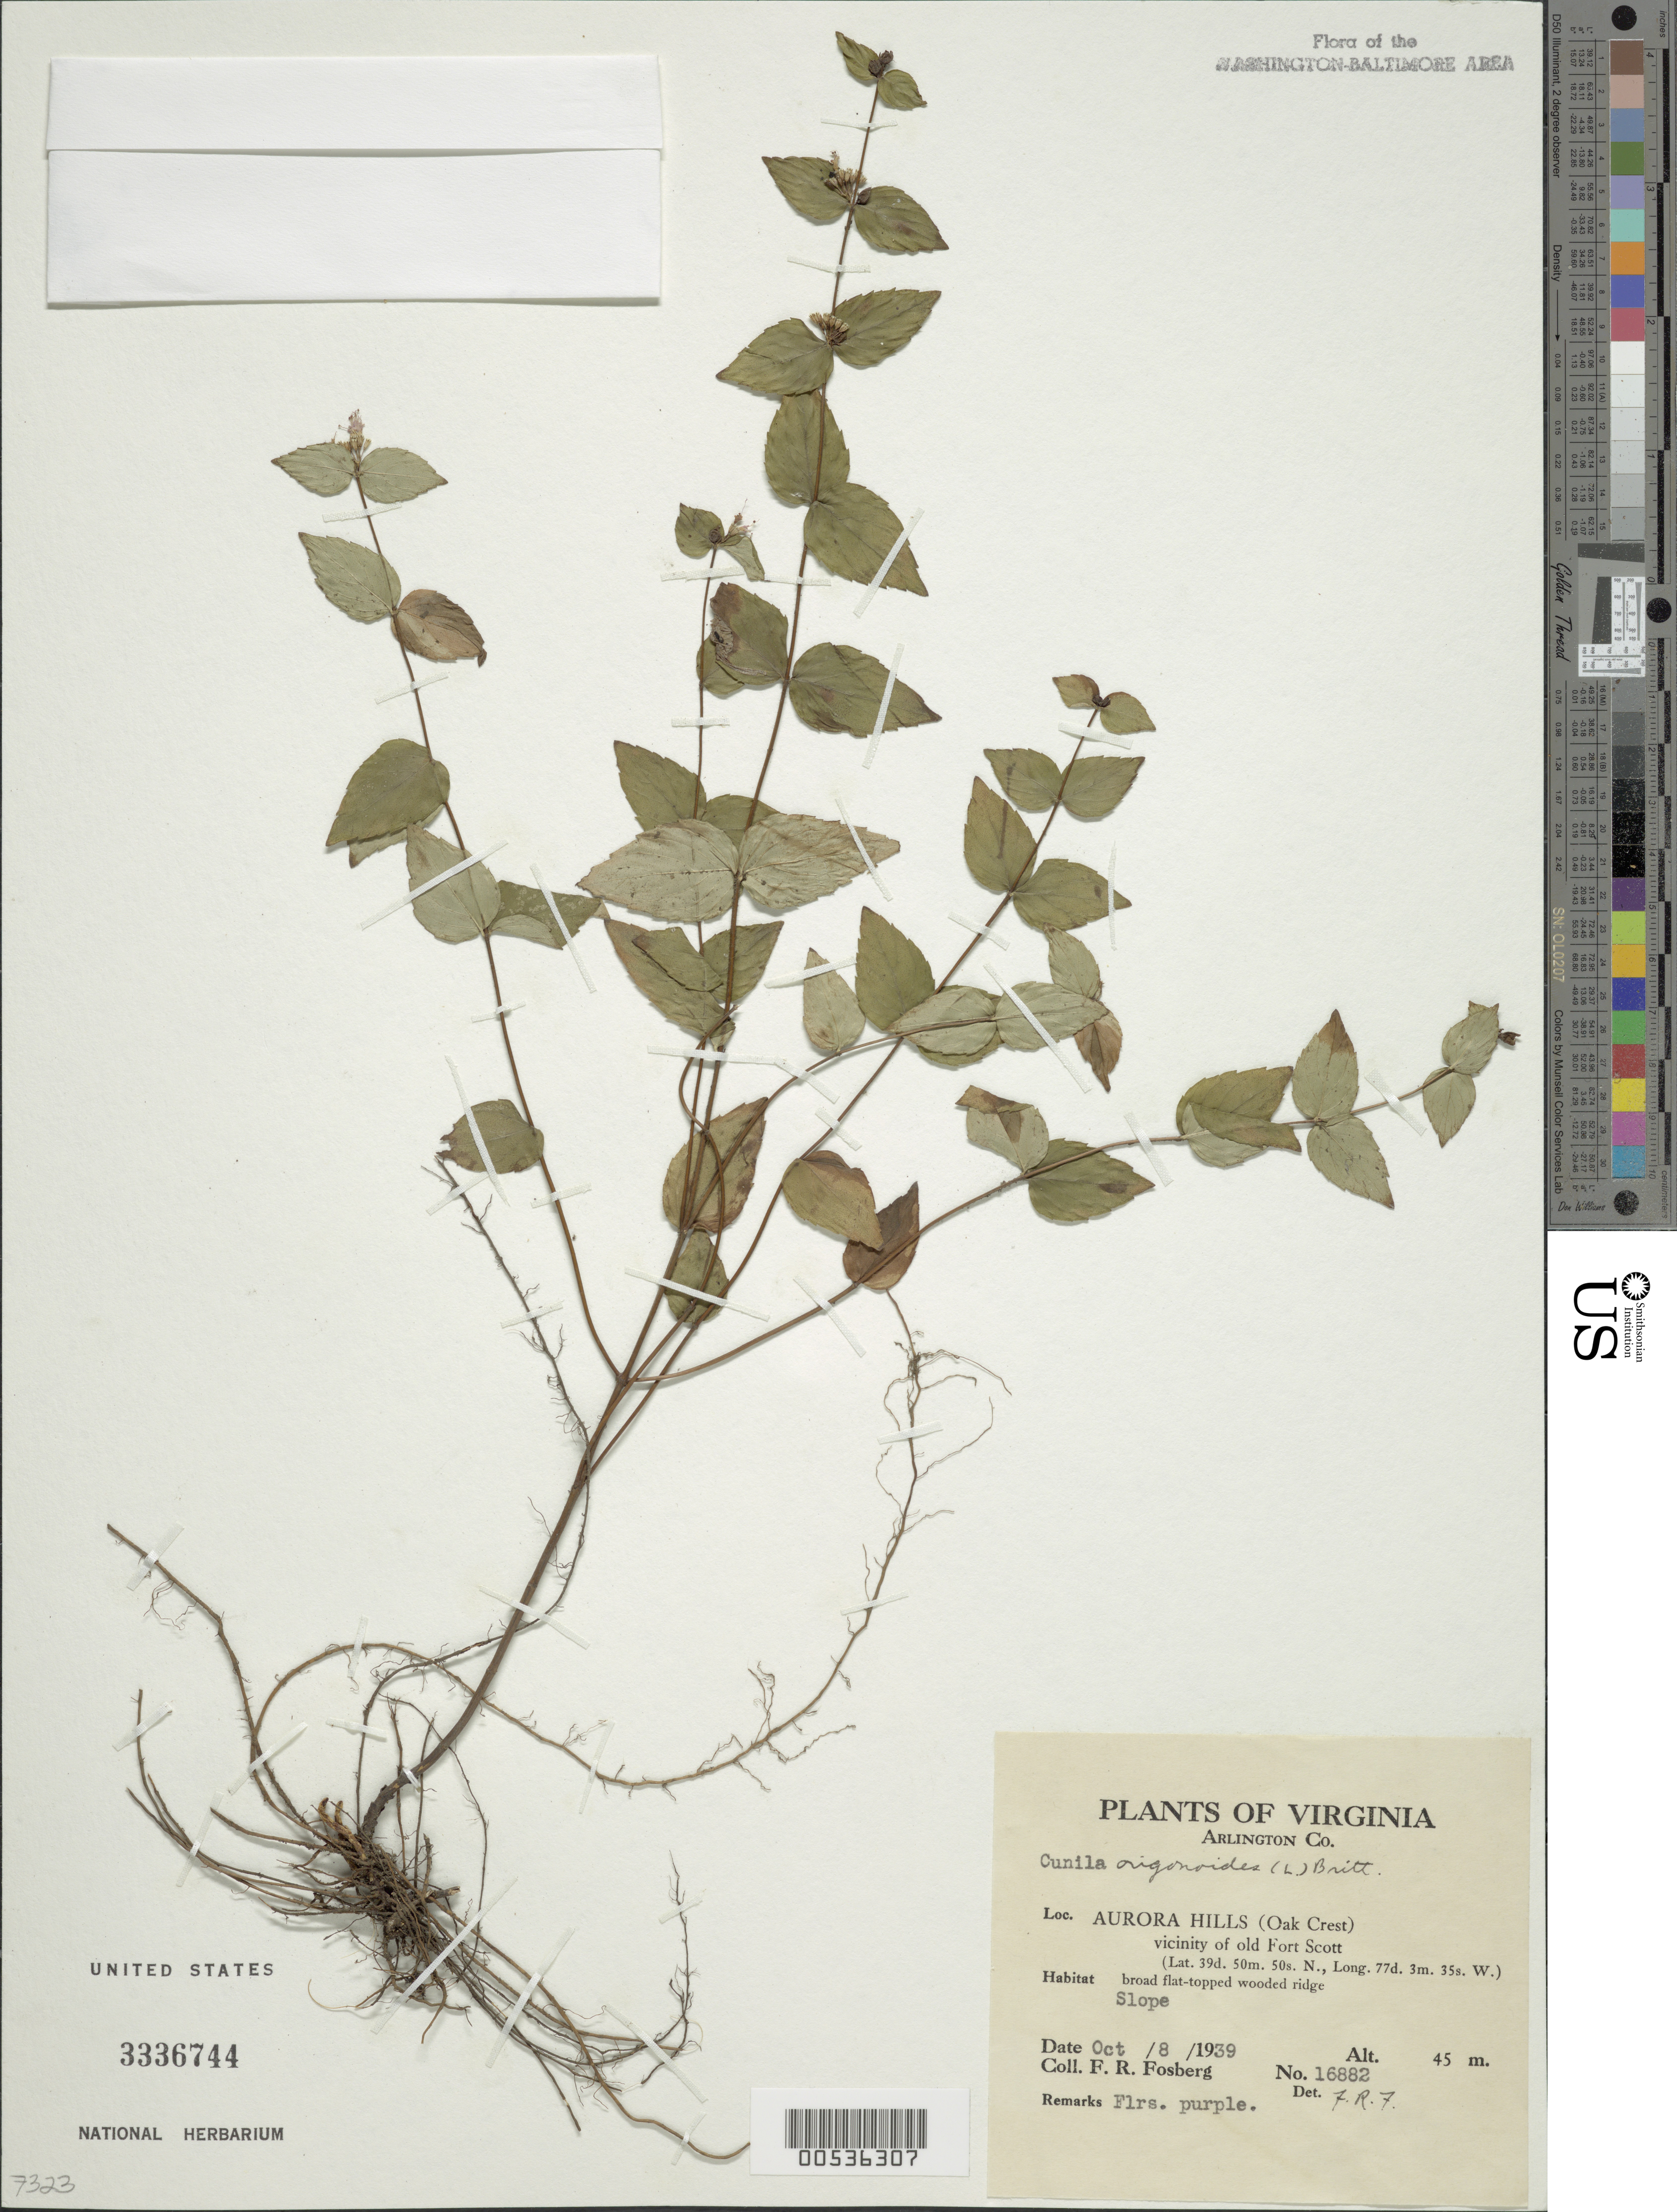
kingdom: Plantae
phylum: Tracheophyta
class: Magnoliopsida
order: Lamiales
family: Lamiaceae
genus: Cunila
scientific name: Cunila origanoides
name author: (L.) Britton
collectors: F. R. Fosberg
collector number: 16882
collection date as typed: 08 Oct 1939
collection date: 1939-10-08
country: United States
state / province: Virginia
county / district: Arlington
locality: Aurora Hills (Oak Crest) near Old Fort Scott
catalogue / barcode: US 3336744